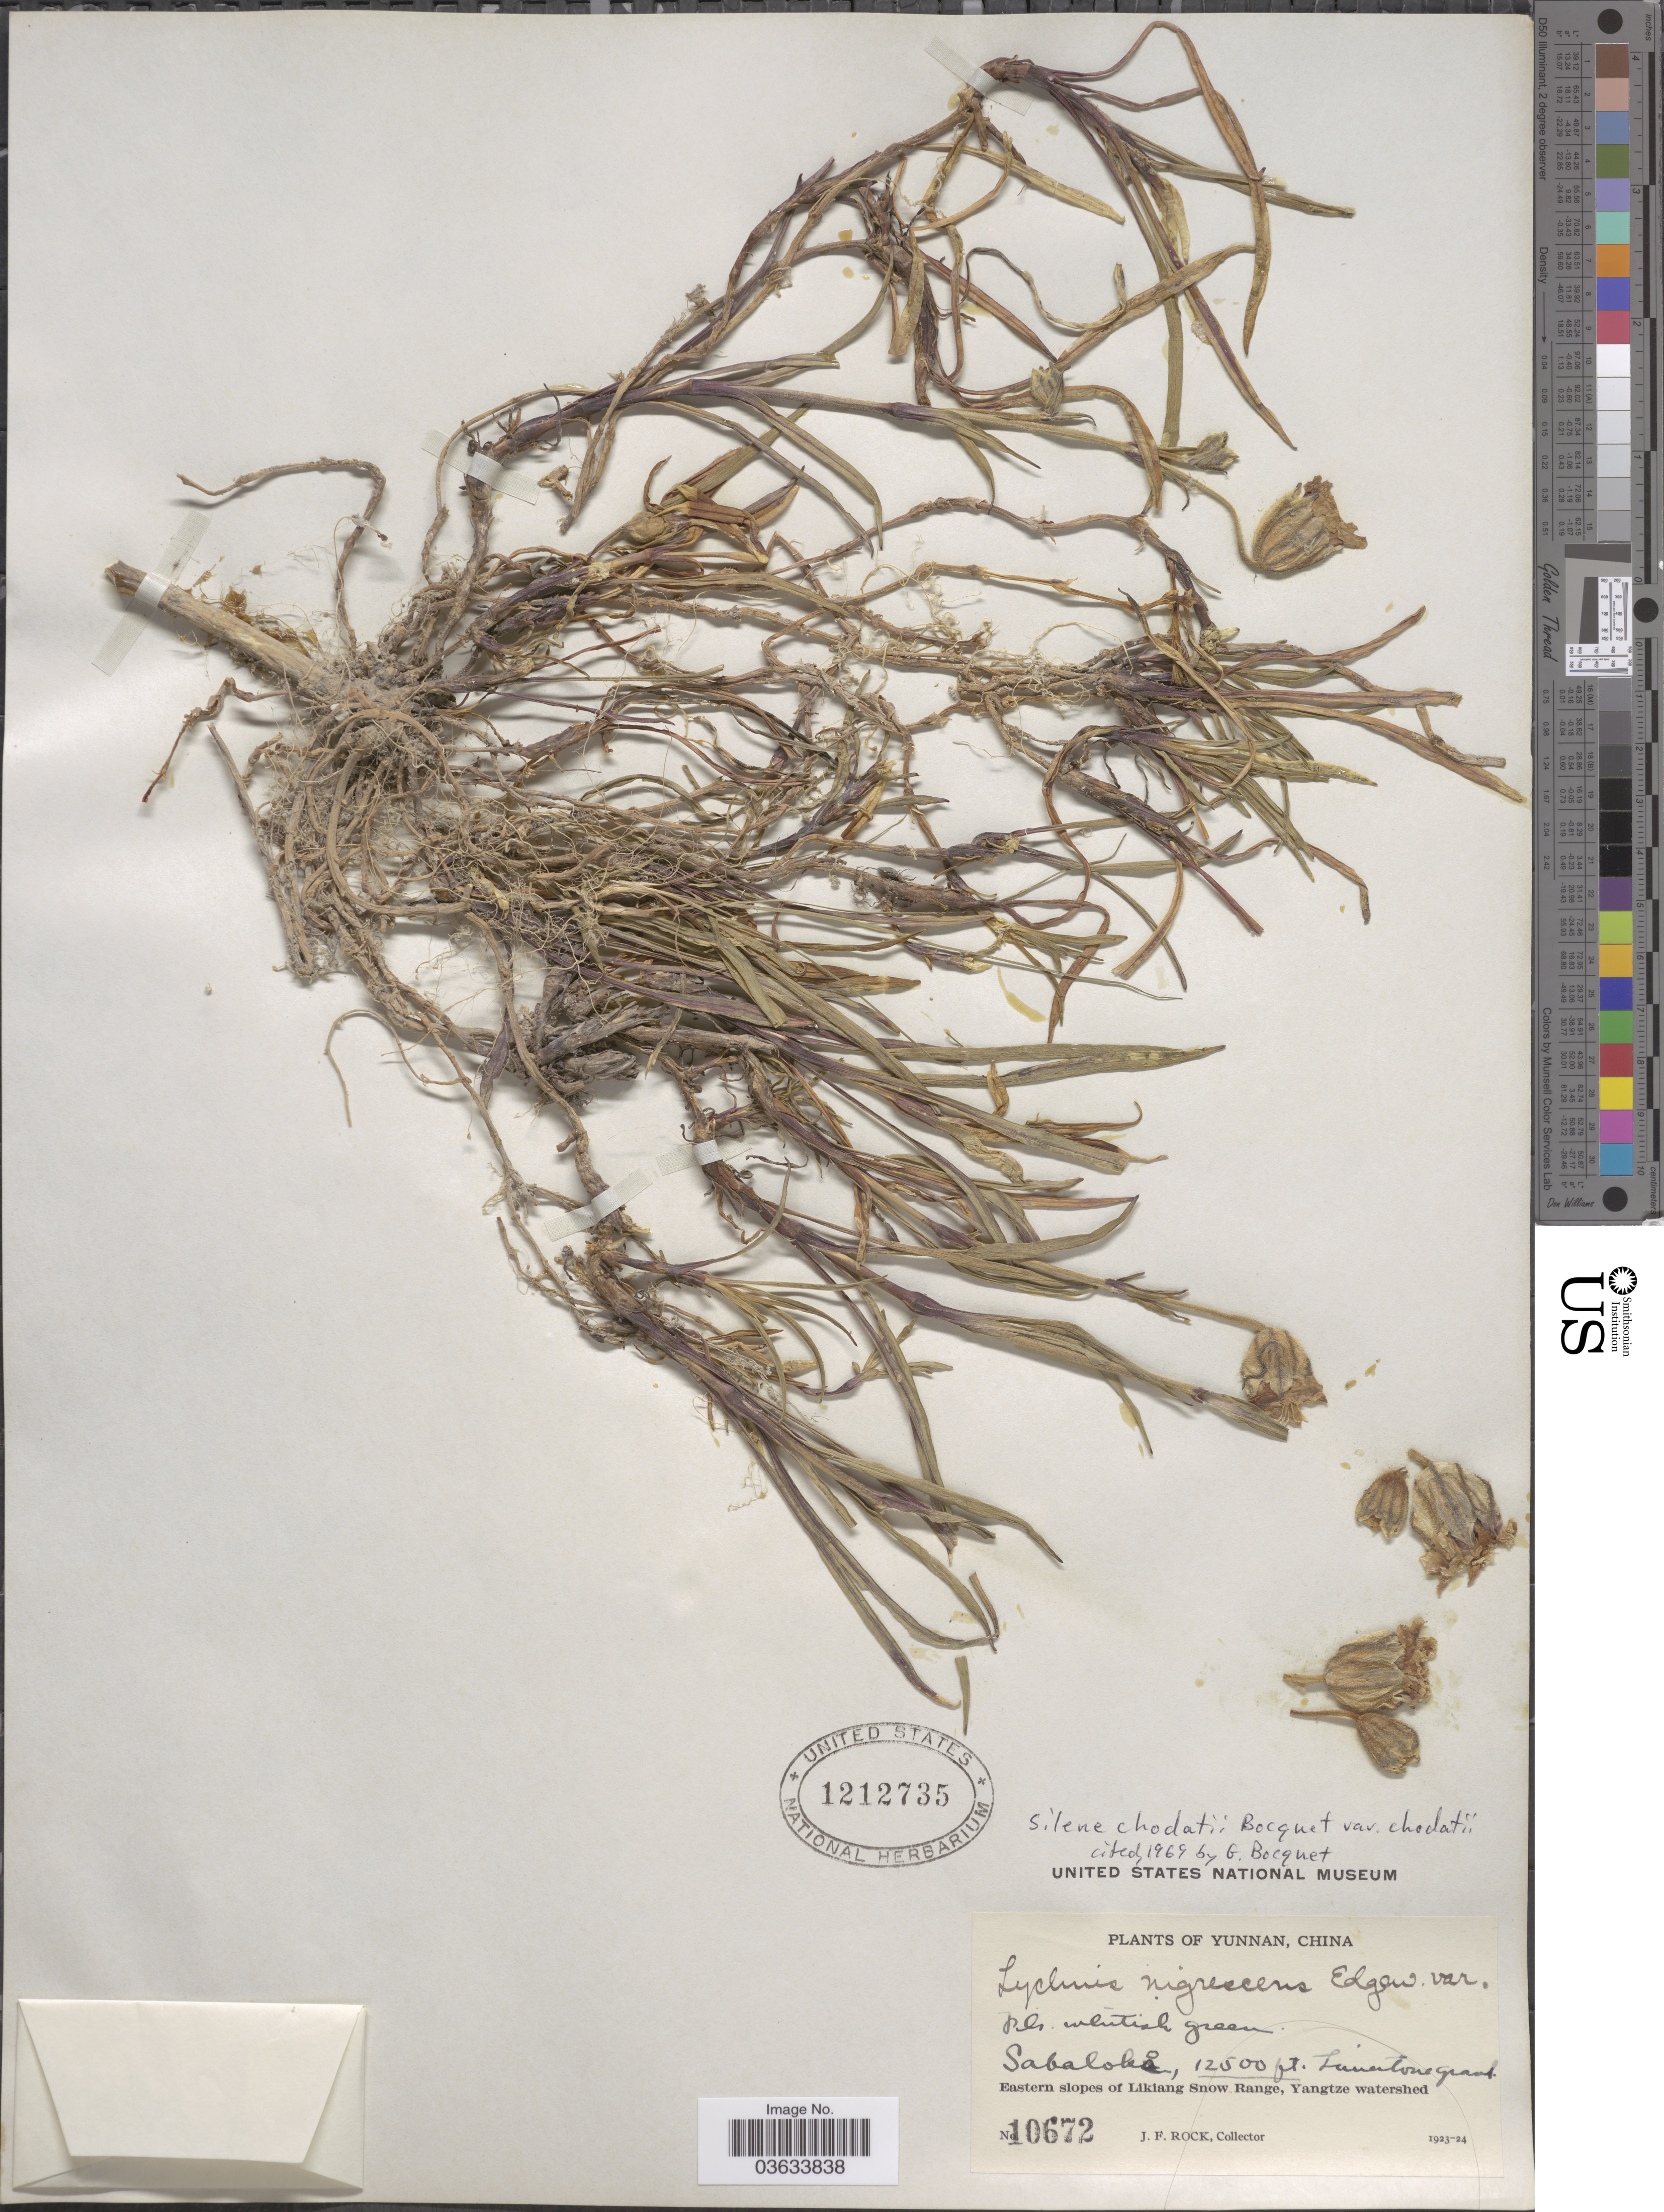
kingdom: Plantae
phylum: Tracheophyta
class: Magnoliopsida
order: Caryophyllales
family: Caryophyllaceae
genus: Silene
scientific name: Silene chodatii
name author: Bocquet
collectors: J. Rock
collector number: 10672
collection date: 1923/1924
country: China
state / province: Yunnan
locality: Sabaloko. Limestone. Eastern slopes of Likiang Snow Range, Yangtze watershed.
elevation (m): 3810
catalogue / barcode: US 1212735